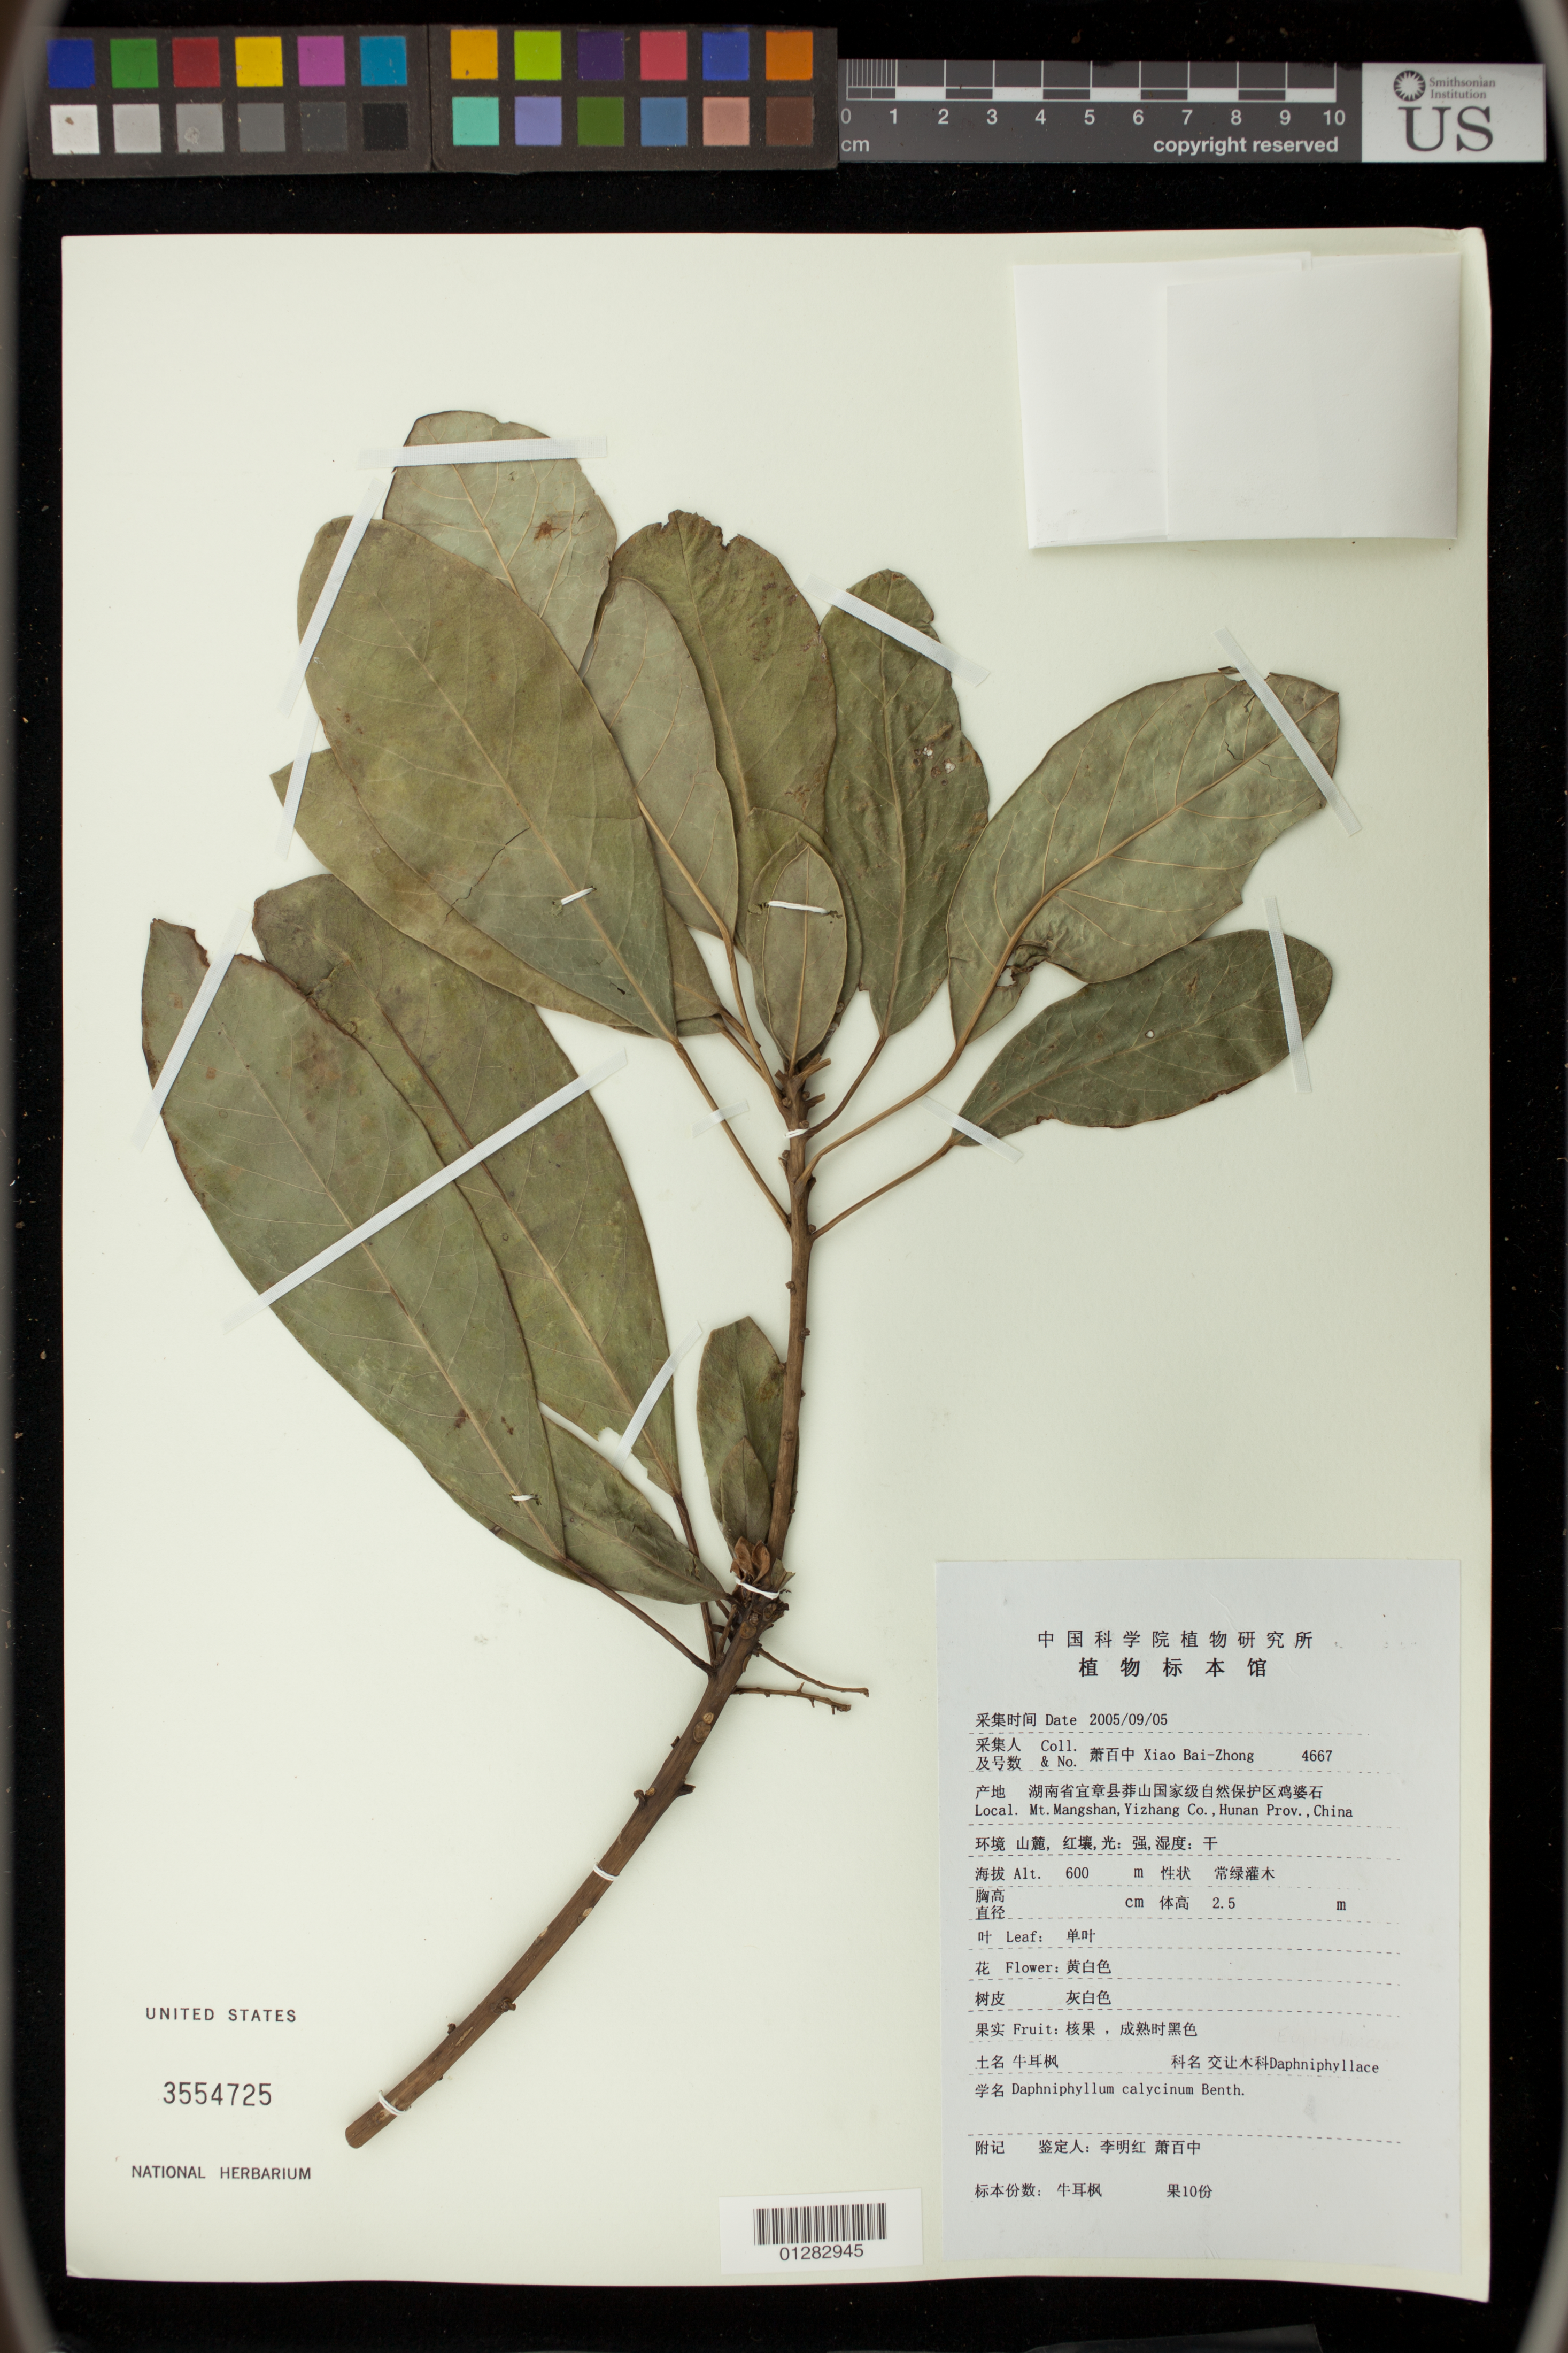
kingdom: Plantae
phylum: Tracheophyta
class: Magnoliopsida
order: Saxifragales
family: Daphniphyllaceae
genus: Daphniphyllum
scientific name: Daphniphyllum calycinum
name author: Benth.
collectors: B. Z. Xiao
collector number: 4667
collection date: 2005-09-05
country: China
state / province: Hunan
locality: Mt. Mangshan, Yizhang Co.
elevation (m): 183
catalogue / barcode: US 3554725